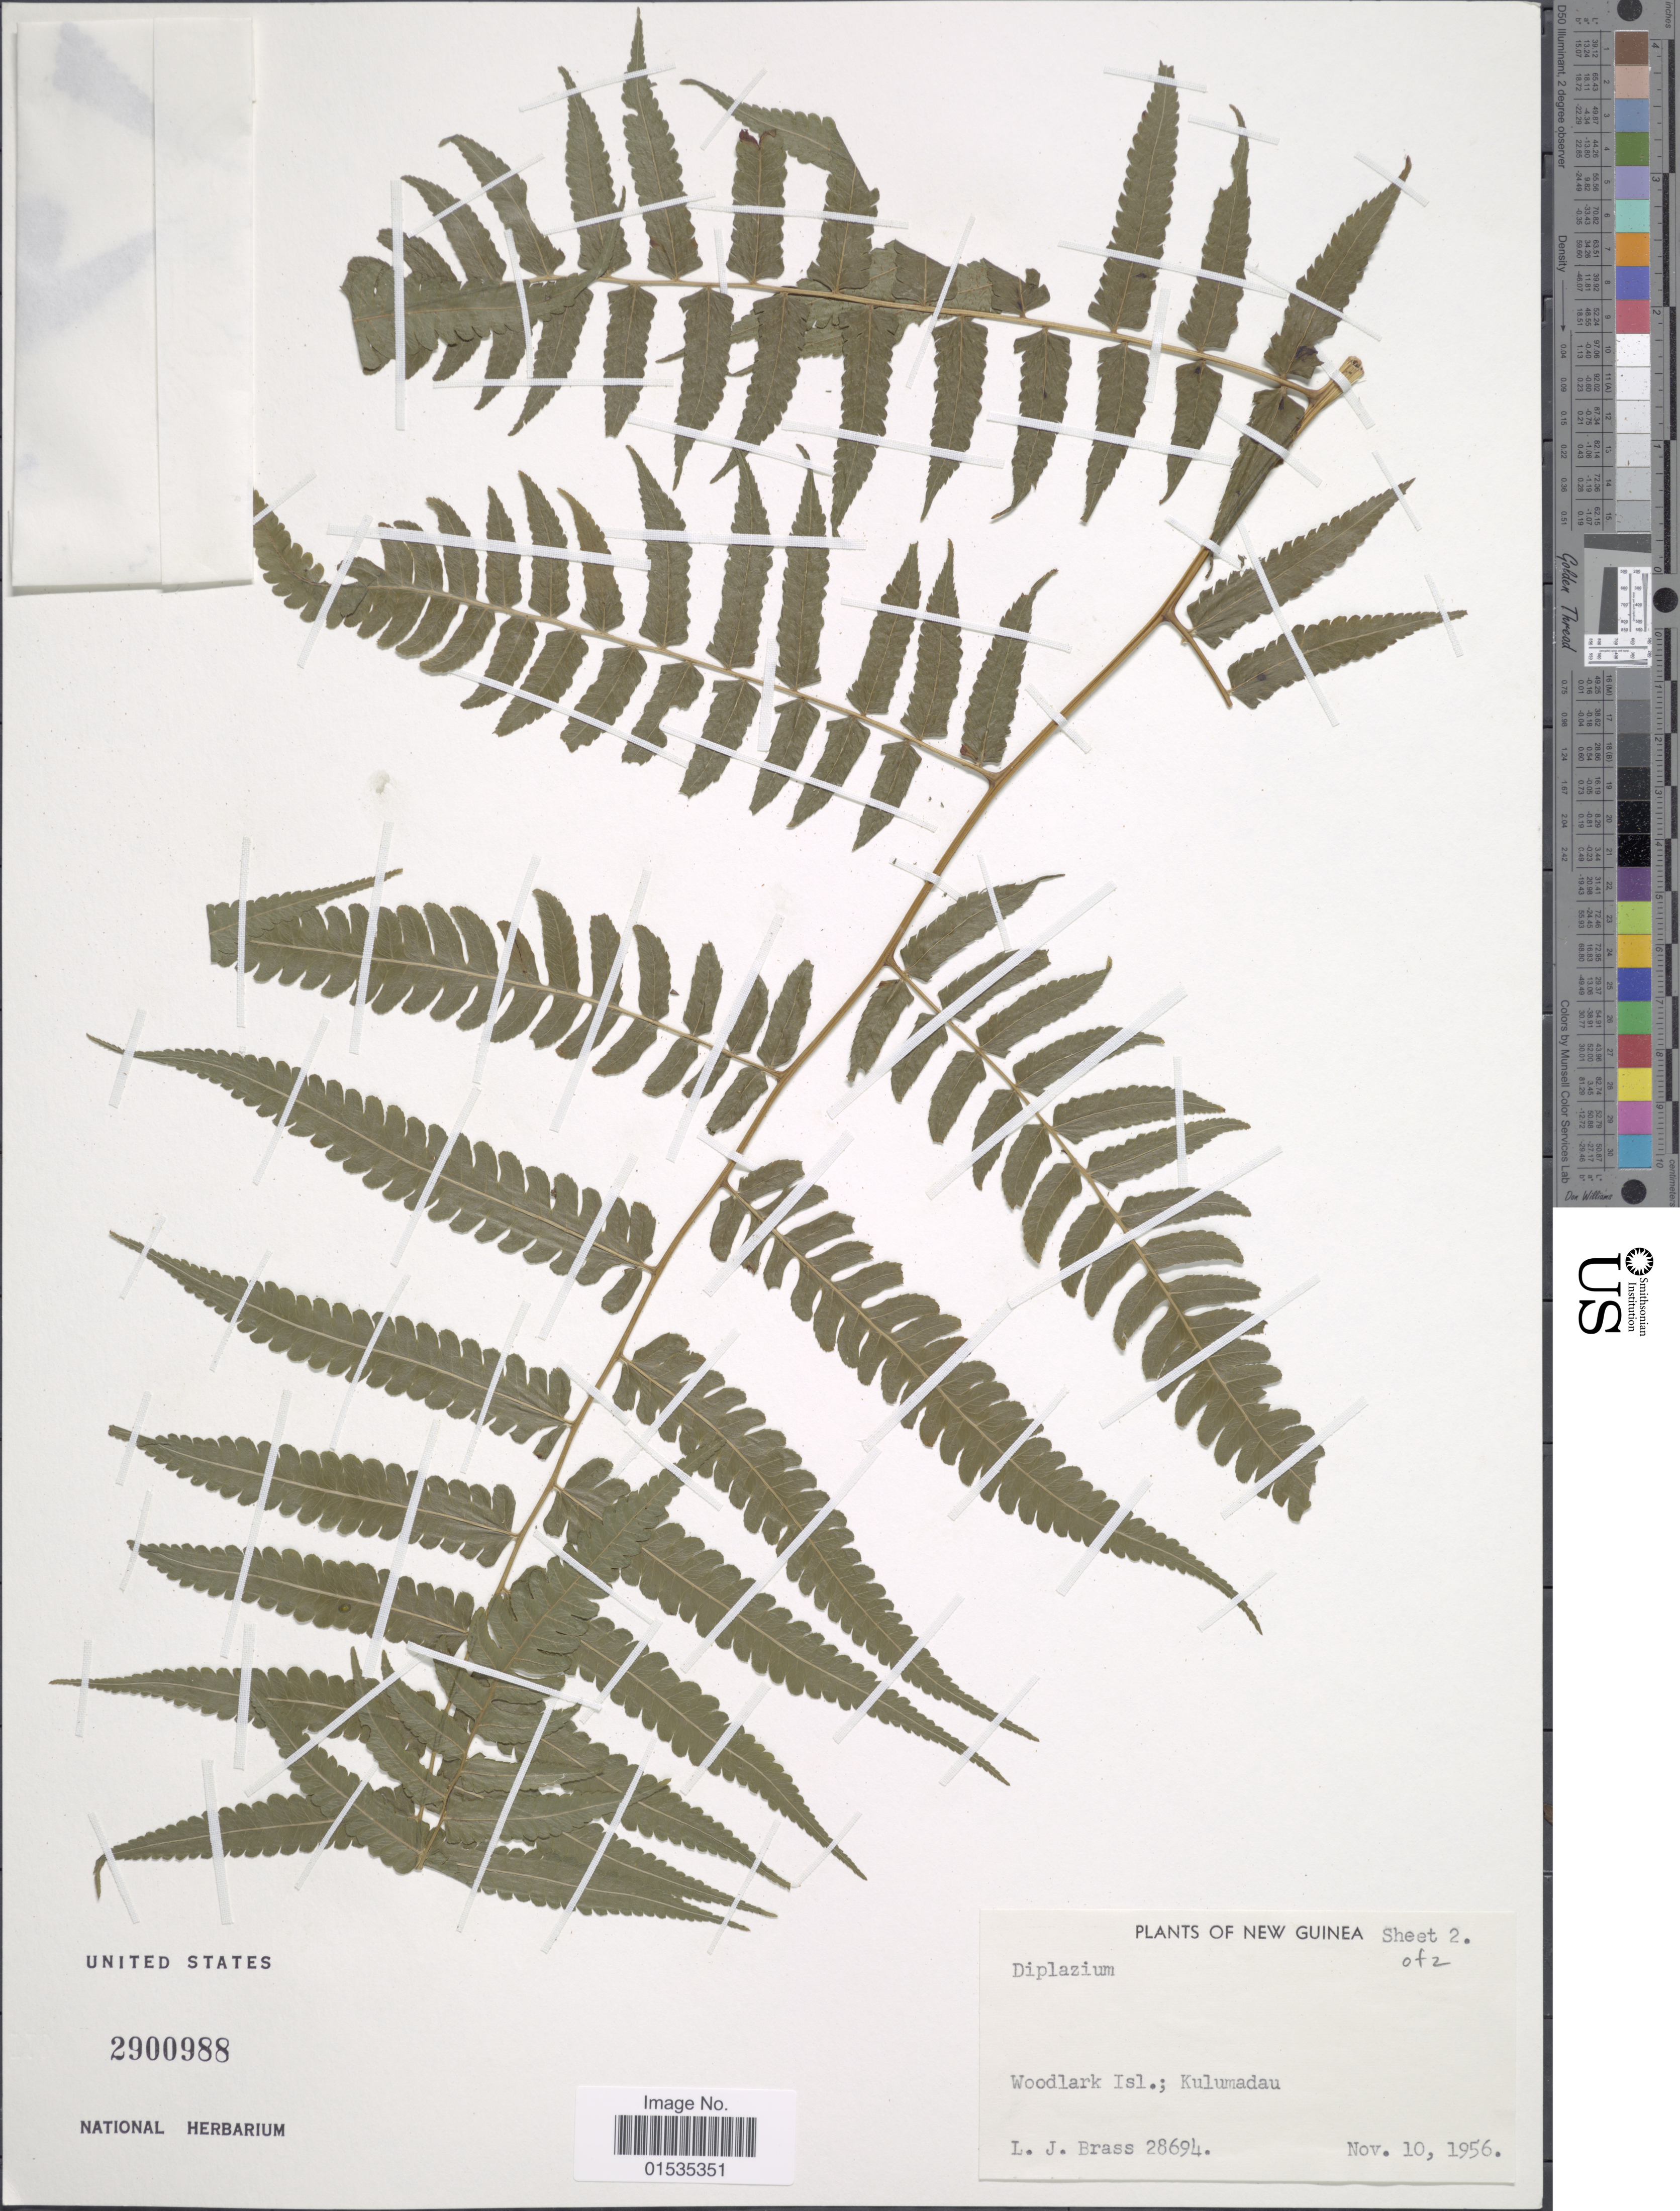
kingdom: Plantae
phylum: Tracheophyta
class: Polypodiopsida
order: Polypodiales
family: Athyriaceae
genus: Diplazium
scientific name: Diplazium sp.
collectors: L. J. Brass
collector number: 28694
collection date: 1956-11-10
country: Papua New Guinea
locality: Woodlark Isl., Kulumadau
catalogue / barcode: US 2900988